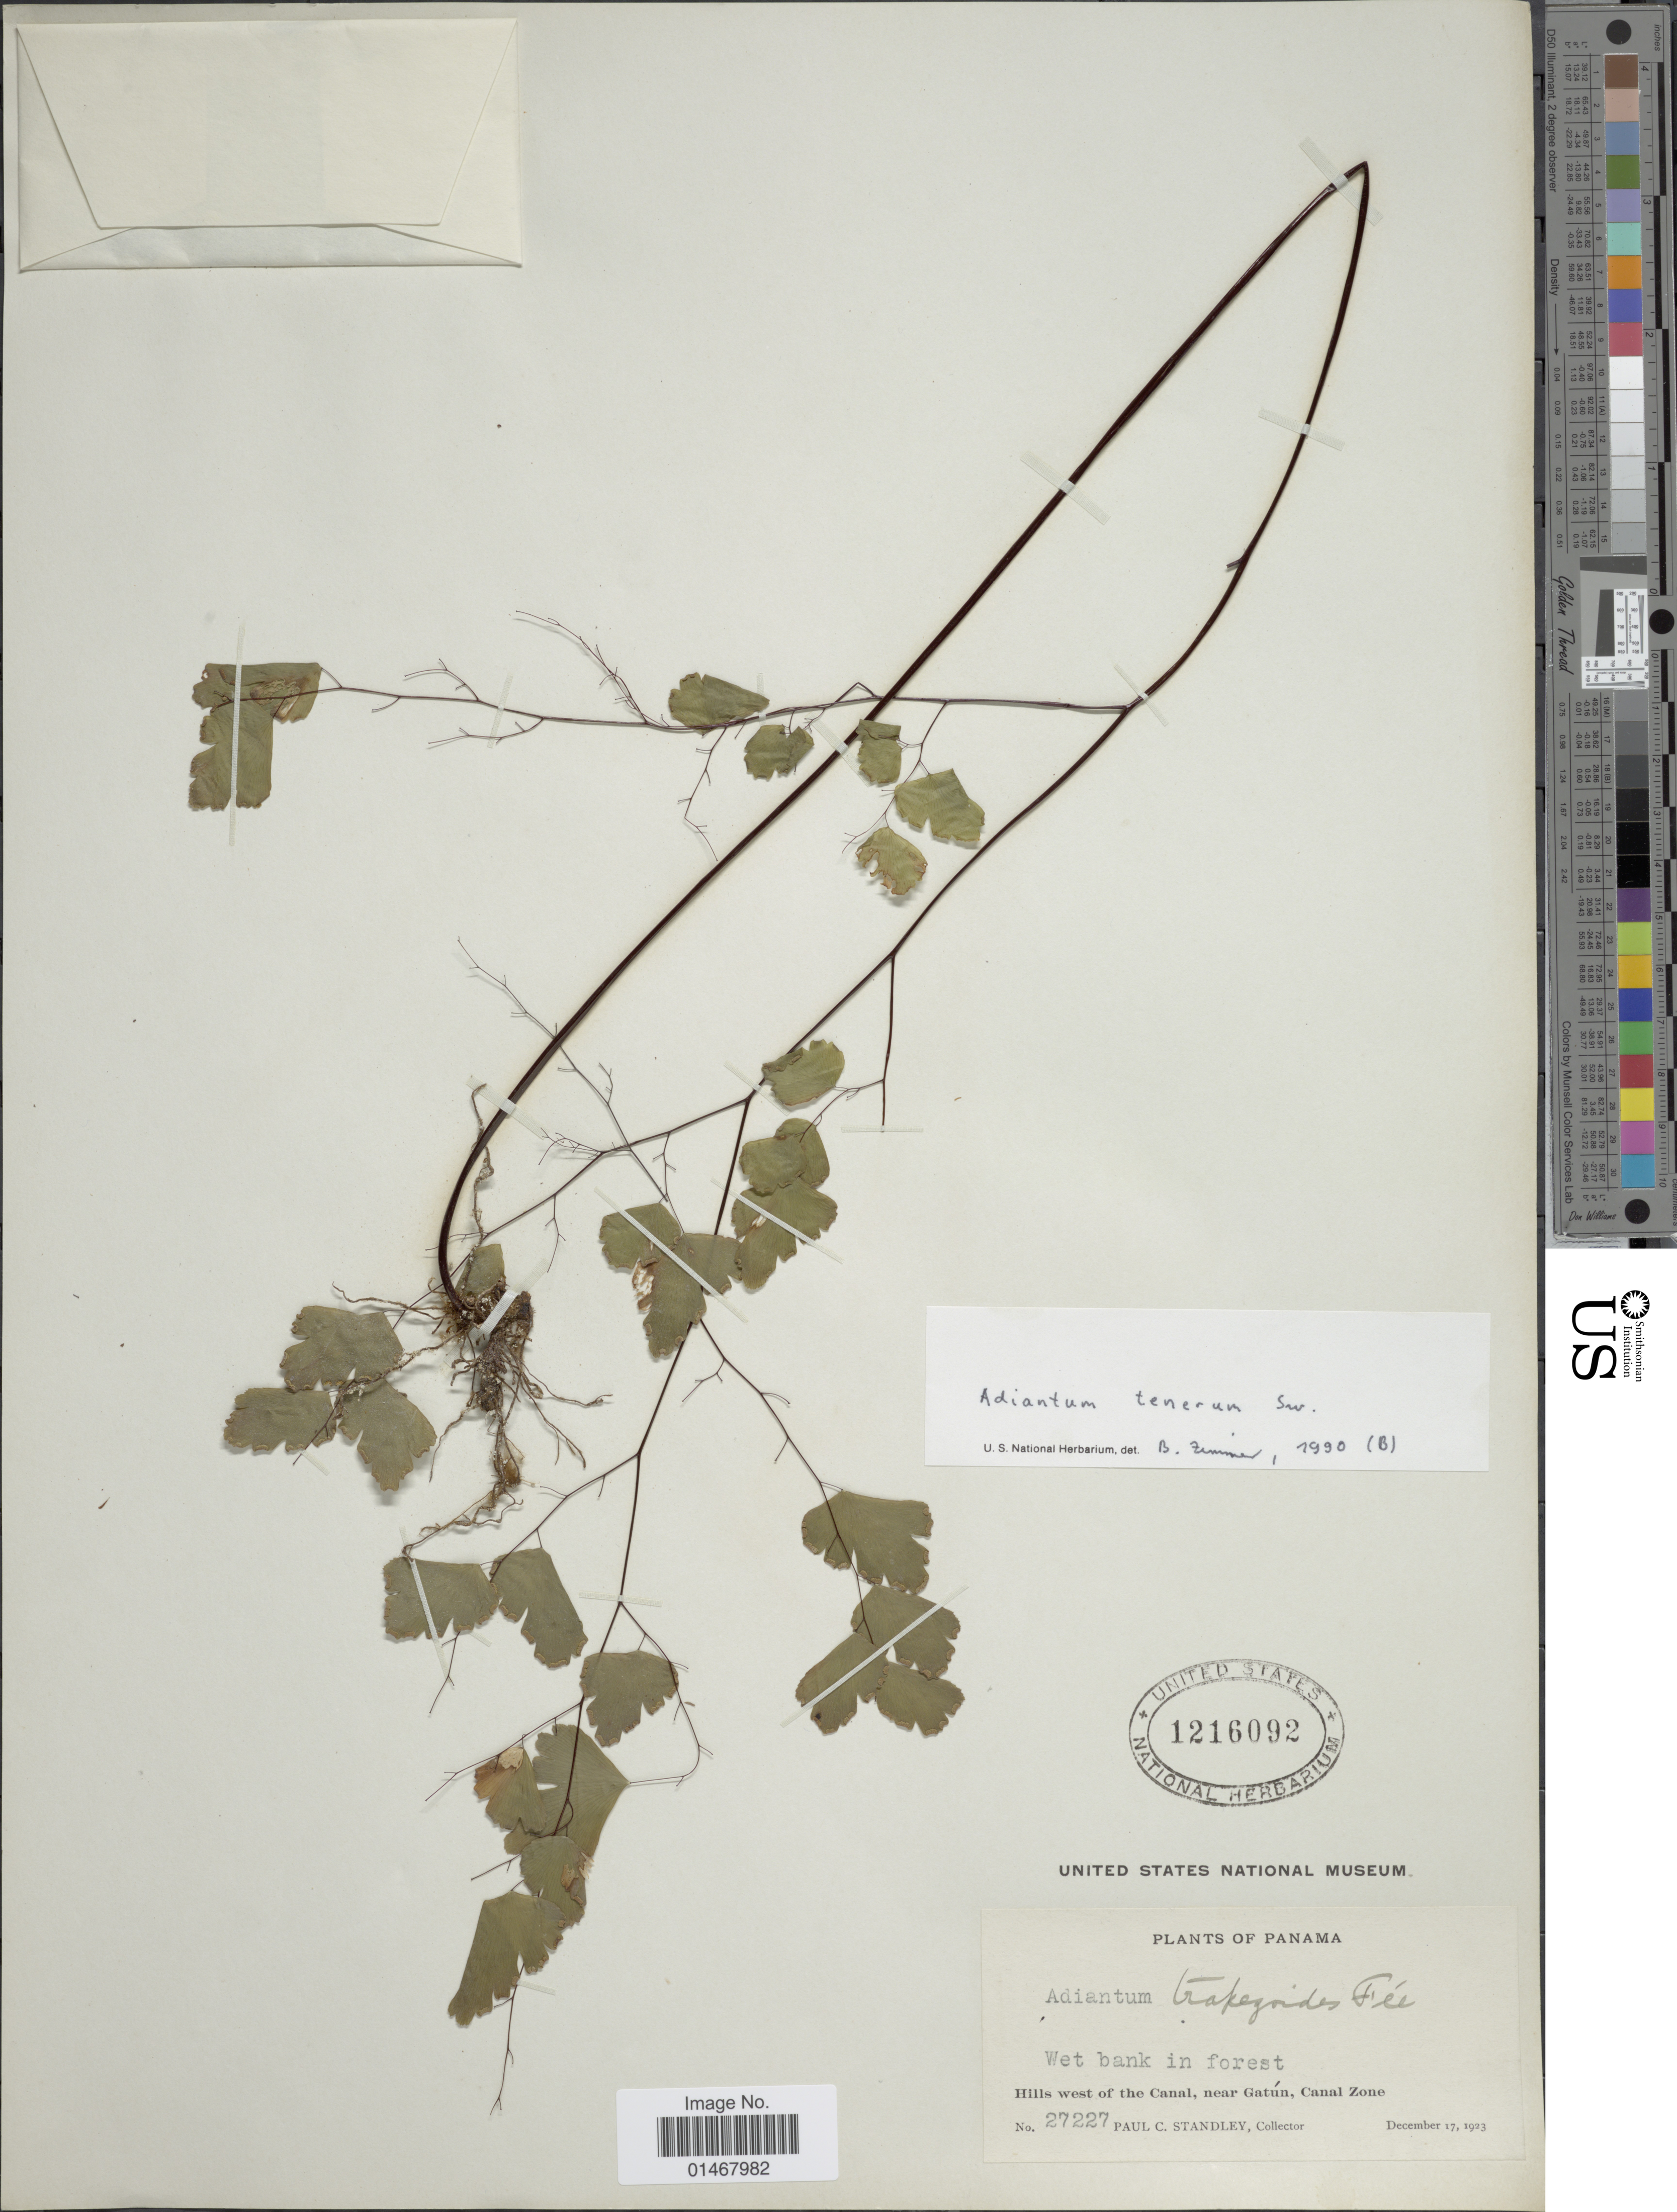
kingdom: Plantae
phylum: Tracheophyta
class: Polypodiopsida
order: Polypodiales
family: Pteridaceae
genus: Adiantum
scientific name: Adiantum tenerum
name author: Sw.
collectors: P. C. Standley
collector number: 27227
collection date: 1923-12-17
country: Panama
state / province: Colón / Panamá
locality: Wet bank in forest, Hills west of tha Canal, near Gatún, Canal Zone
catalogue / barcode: US 1216092